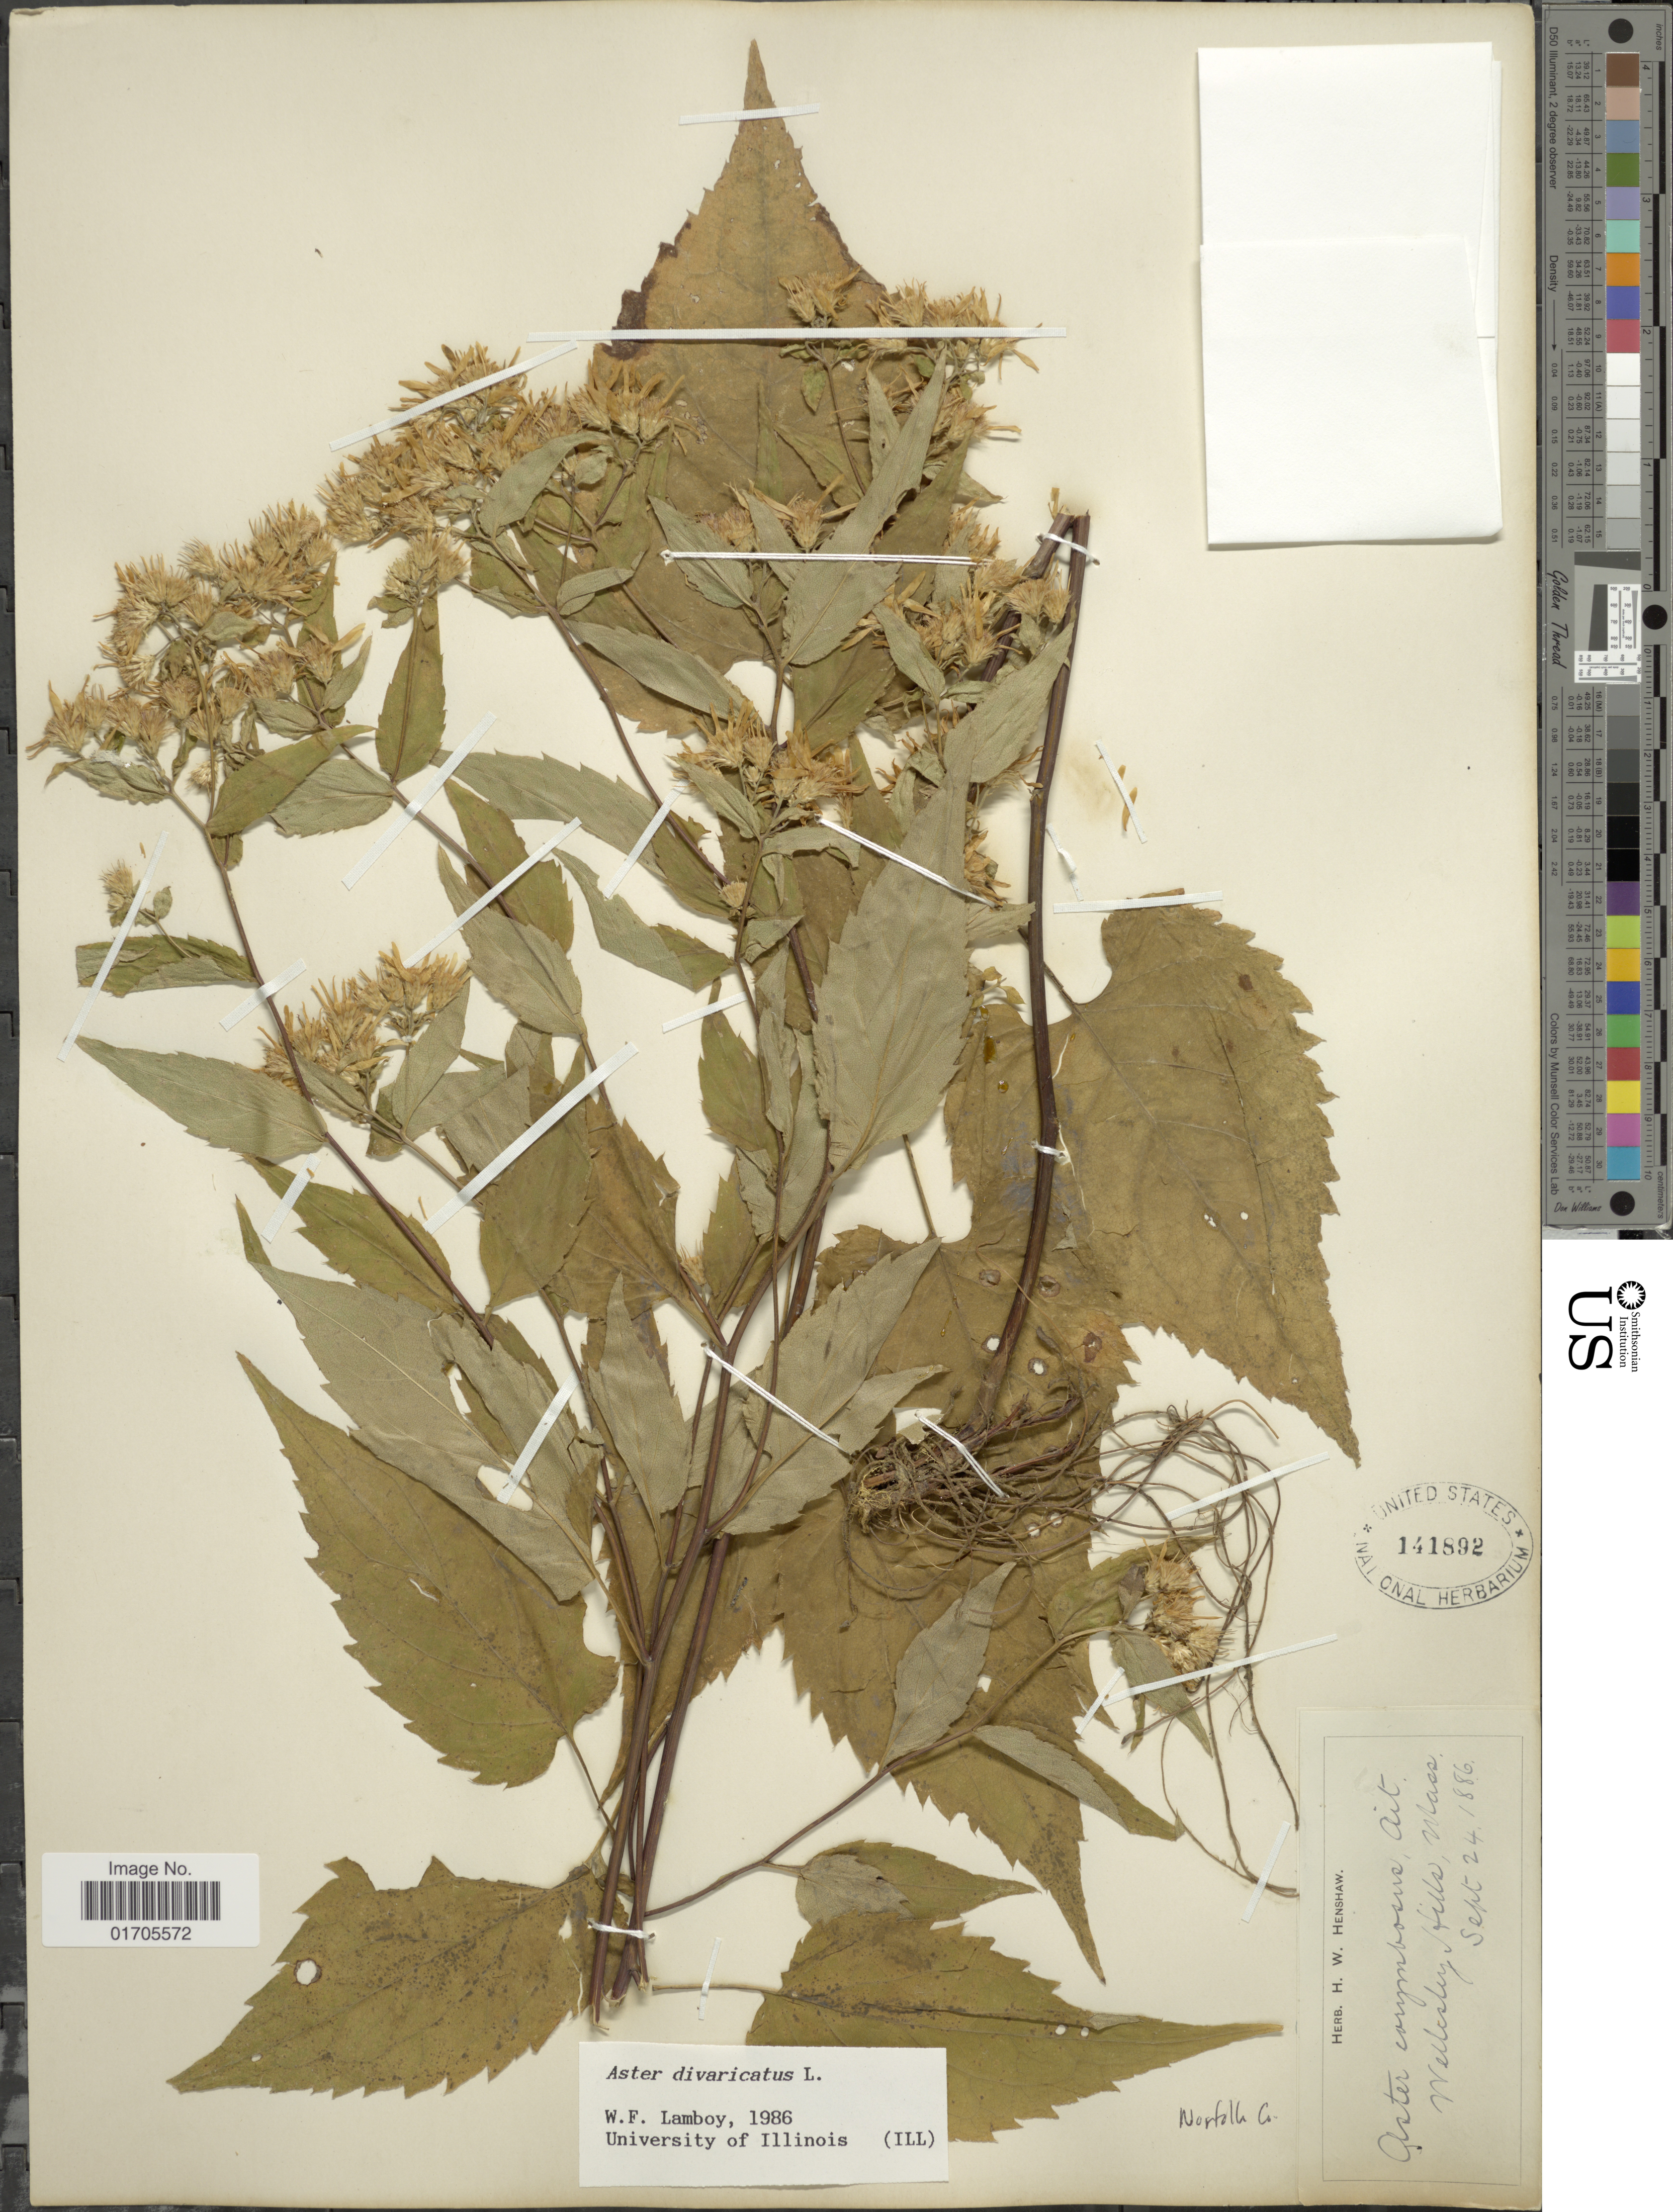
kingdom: Plantae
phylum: Tracheophyta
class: Magnoliopsida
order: Asterales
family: Asteraceae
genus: Eurybia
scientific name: Eurybia divaricata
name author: (L.) G.L. Nesom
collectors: ex herb. H. W. Henshaw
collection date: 1886-09-24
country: United States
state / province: Massachusetts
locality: Wellesley Hills, Mass.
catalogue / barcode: US 141892